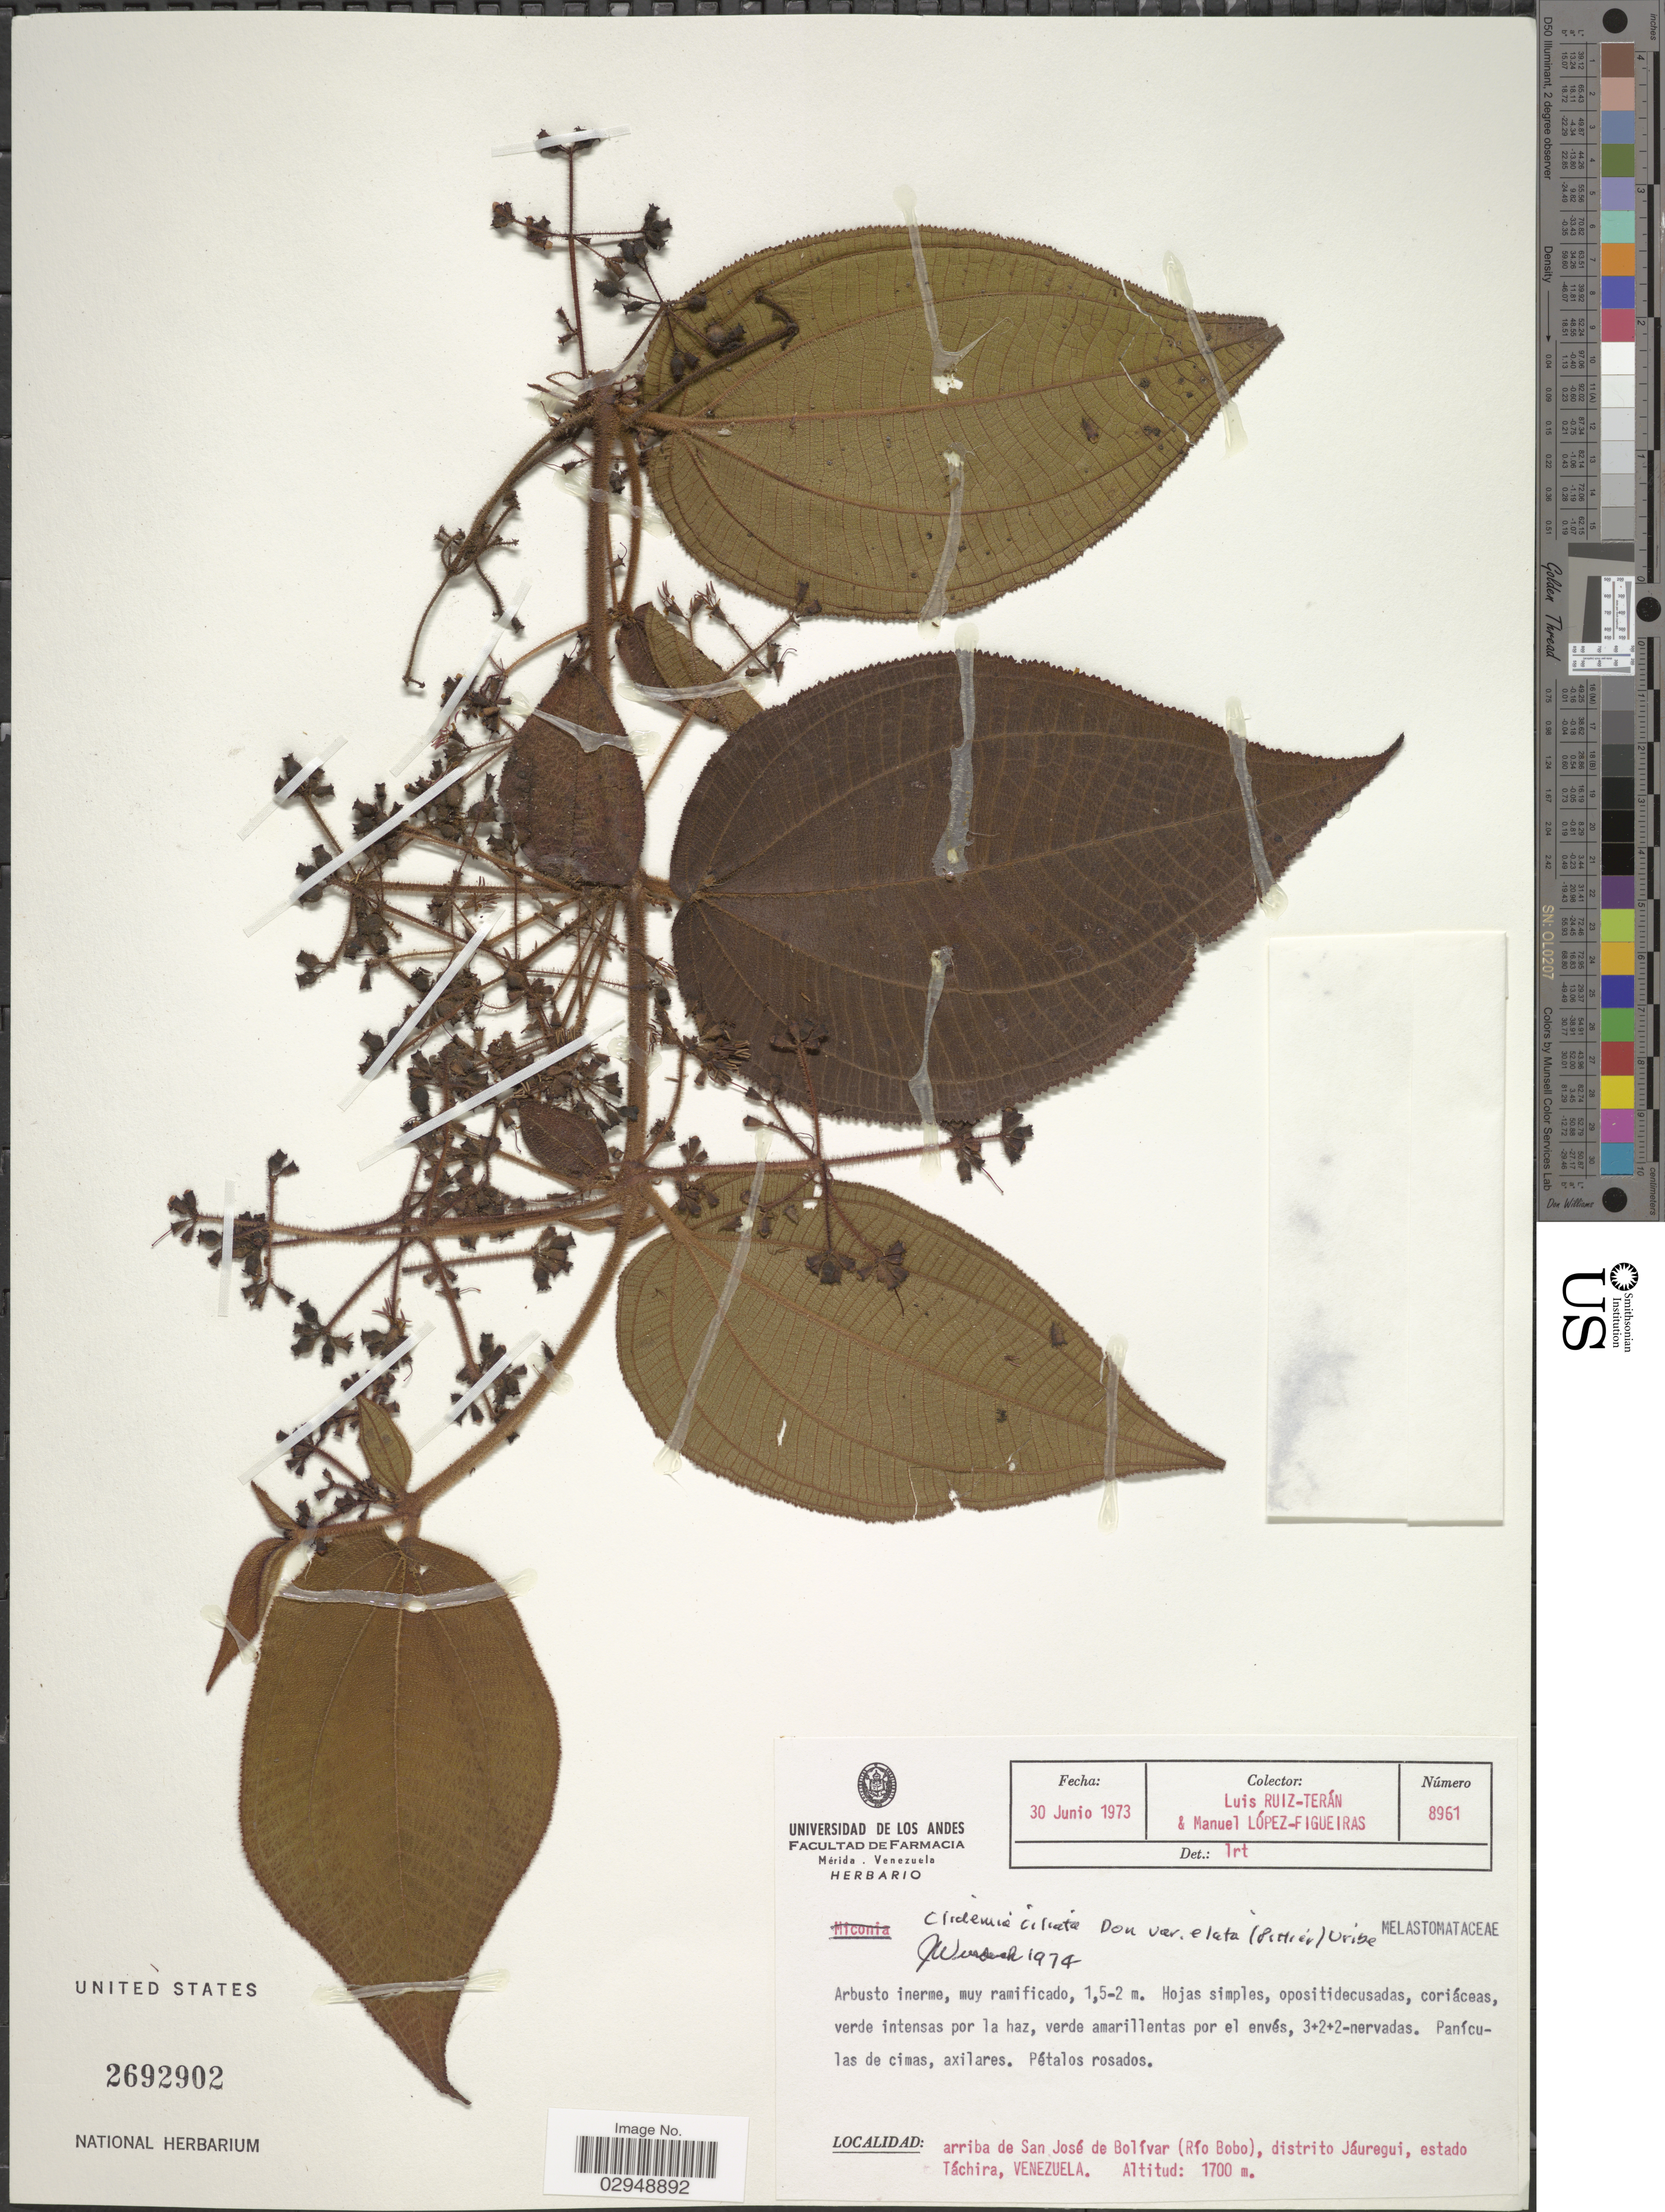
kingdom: Plantae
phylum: Tracheophyta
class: Magnoliopsida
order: Myrtales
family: Melastomataceae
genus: Clidemia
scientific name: Clidemia ciliata var. elata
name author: D. Don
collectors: L. E. Ruíz-Terán & M. López Figueiras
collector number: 8961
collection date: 1973-06-30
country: Venezuela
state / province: Tachira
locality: Arriba de San José de Bolívar (Río Bobo), distrito Jáuregui.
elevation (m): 1700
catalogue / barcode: US 2692902